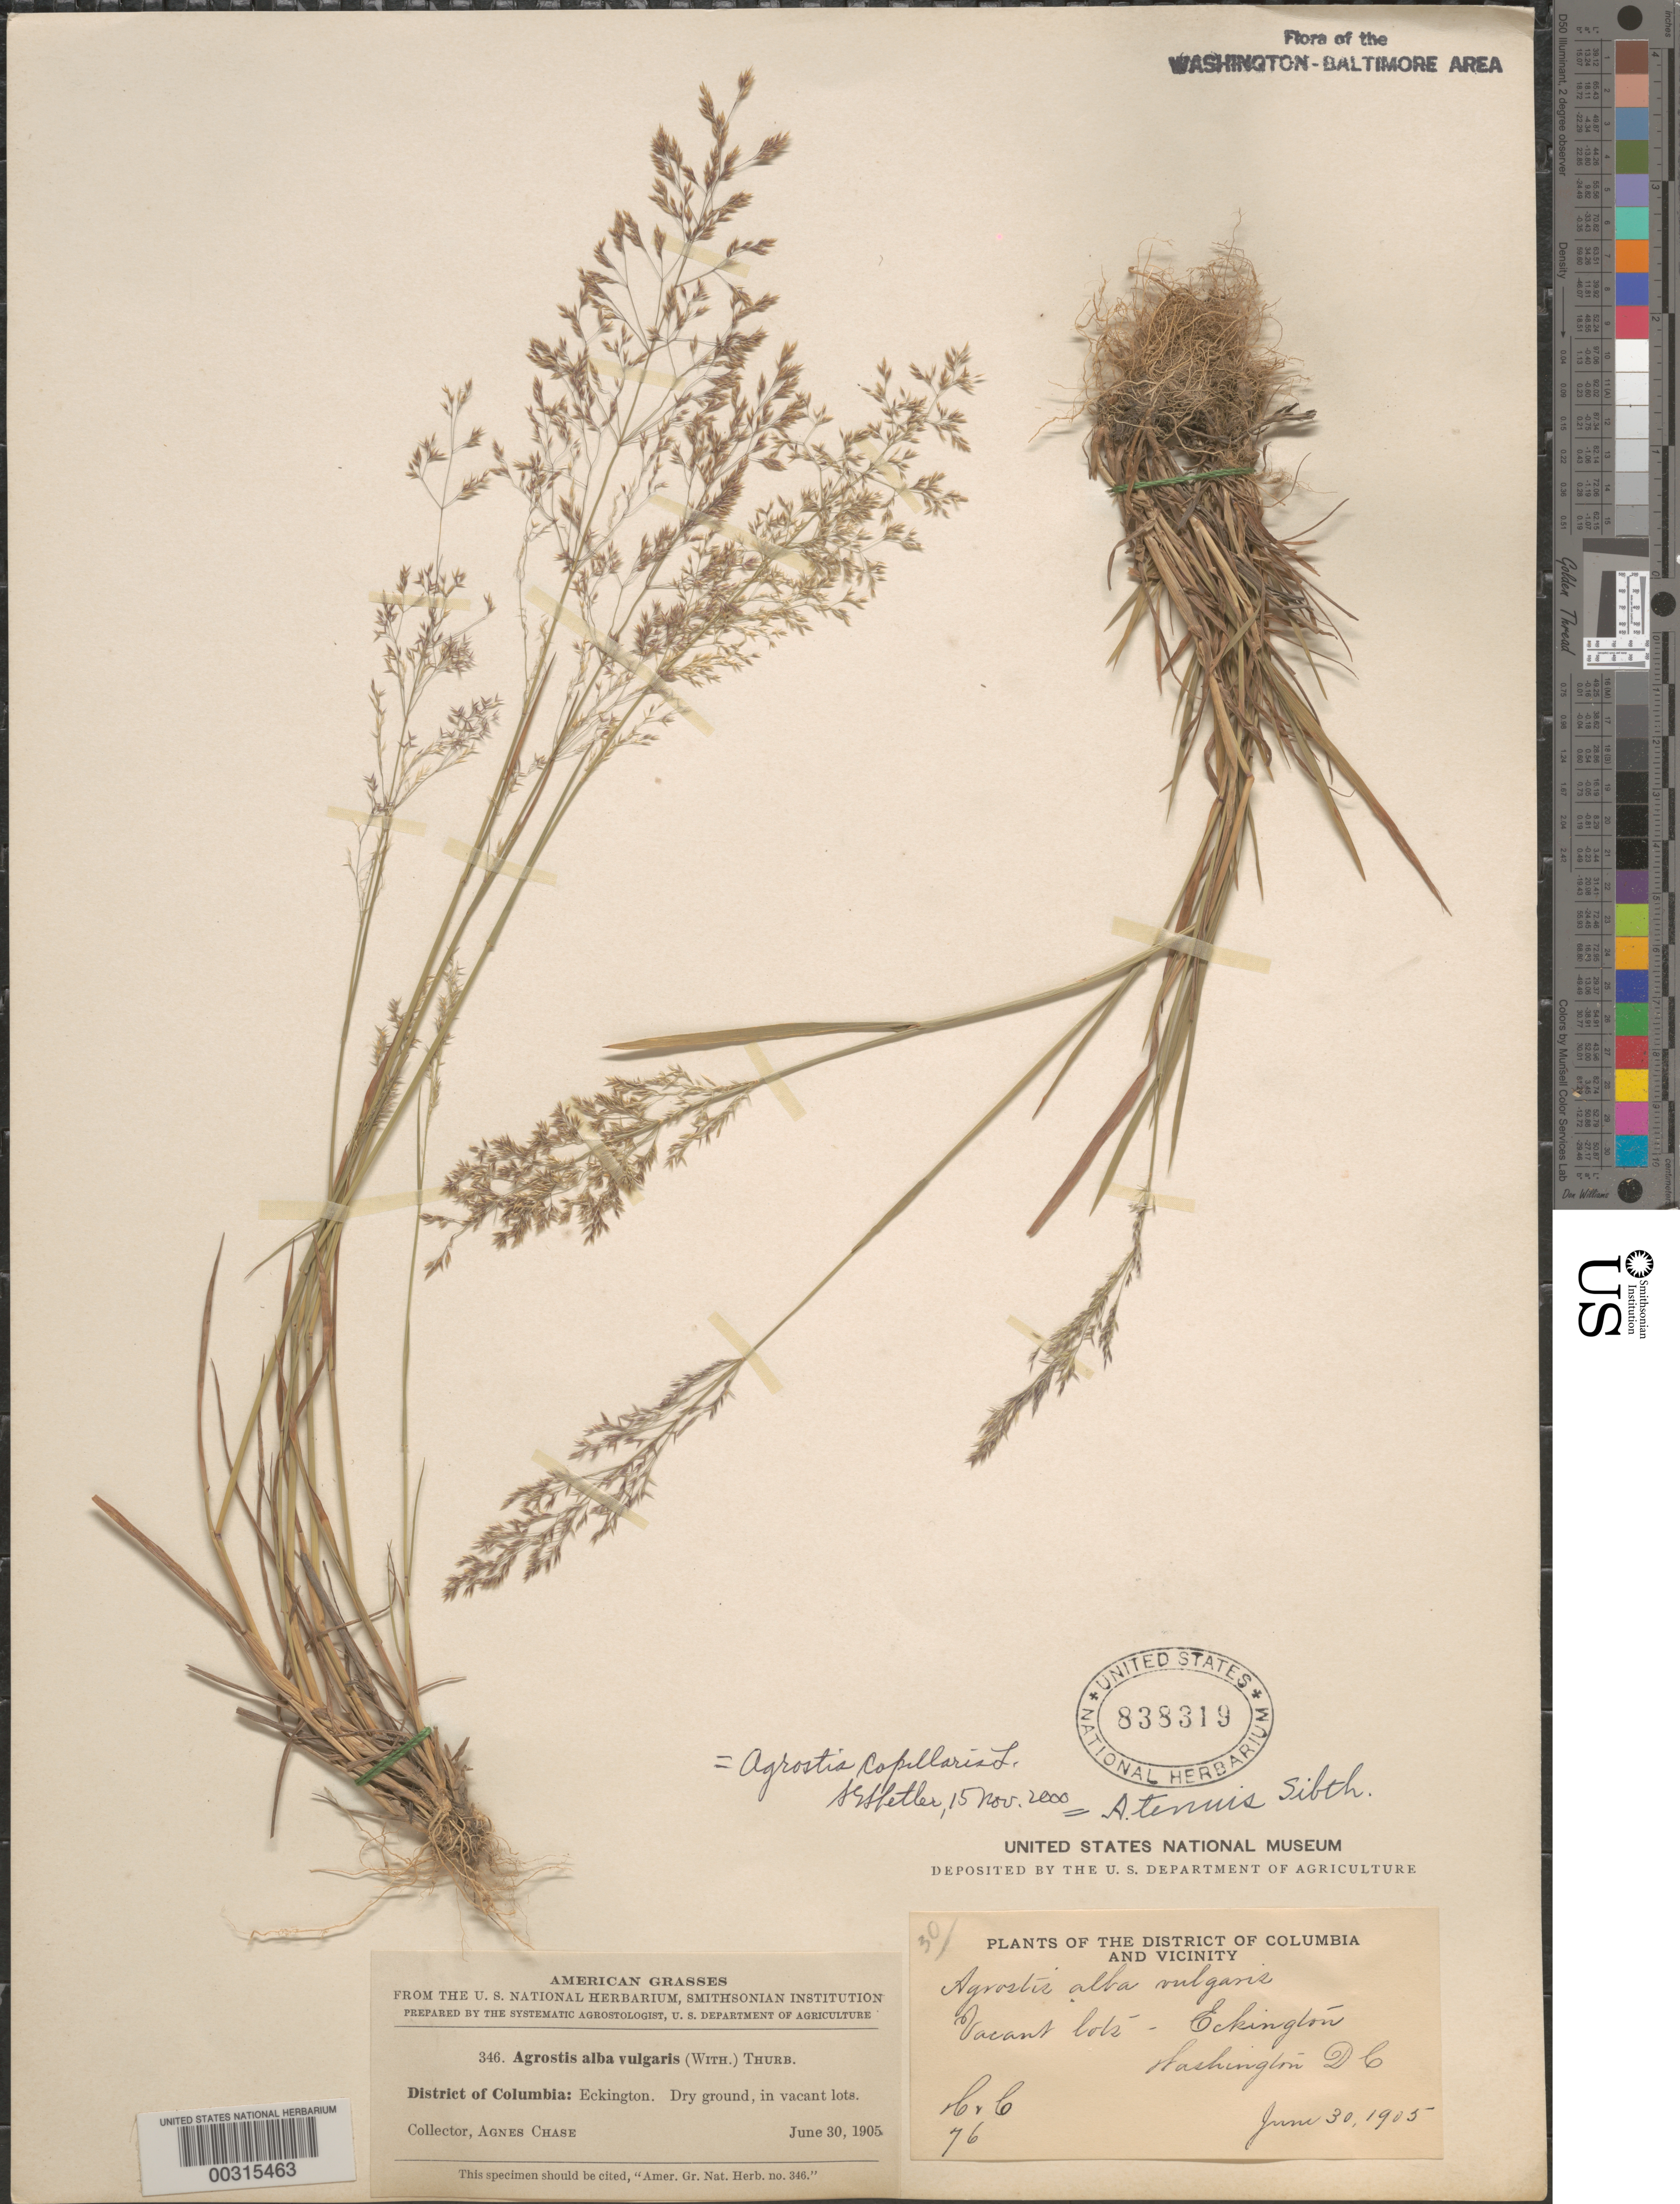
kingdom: Plantae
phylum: Tracheophyta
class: Liliopsida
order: Poales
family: Poaceae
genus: Agrostis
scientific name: Agrostis capillaris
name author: L.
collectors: A. Chase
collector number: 76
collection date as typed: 30 Jun 1905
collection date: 1905-06-30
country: United States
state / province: District of Columbia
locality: Eckington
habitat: Dry ground, in vacant lots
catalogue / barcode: US 838319